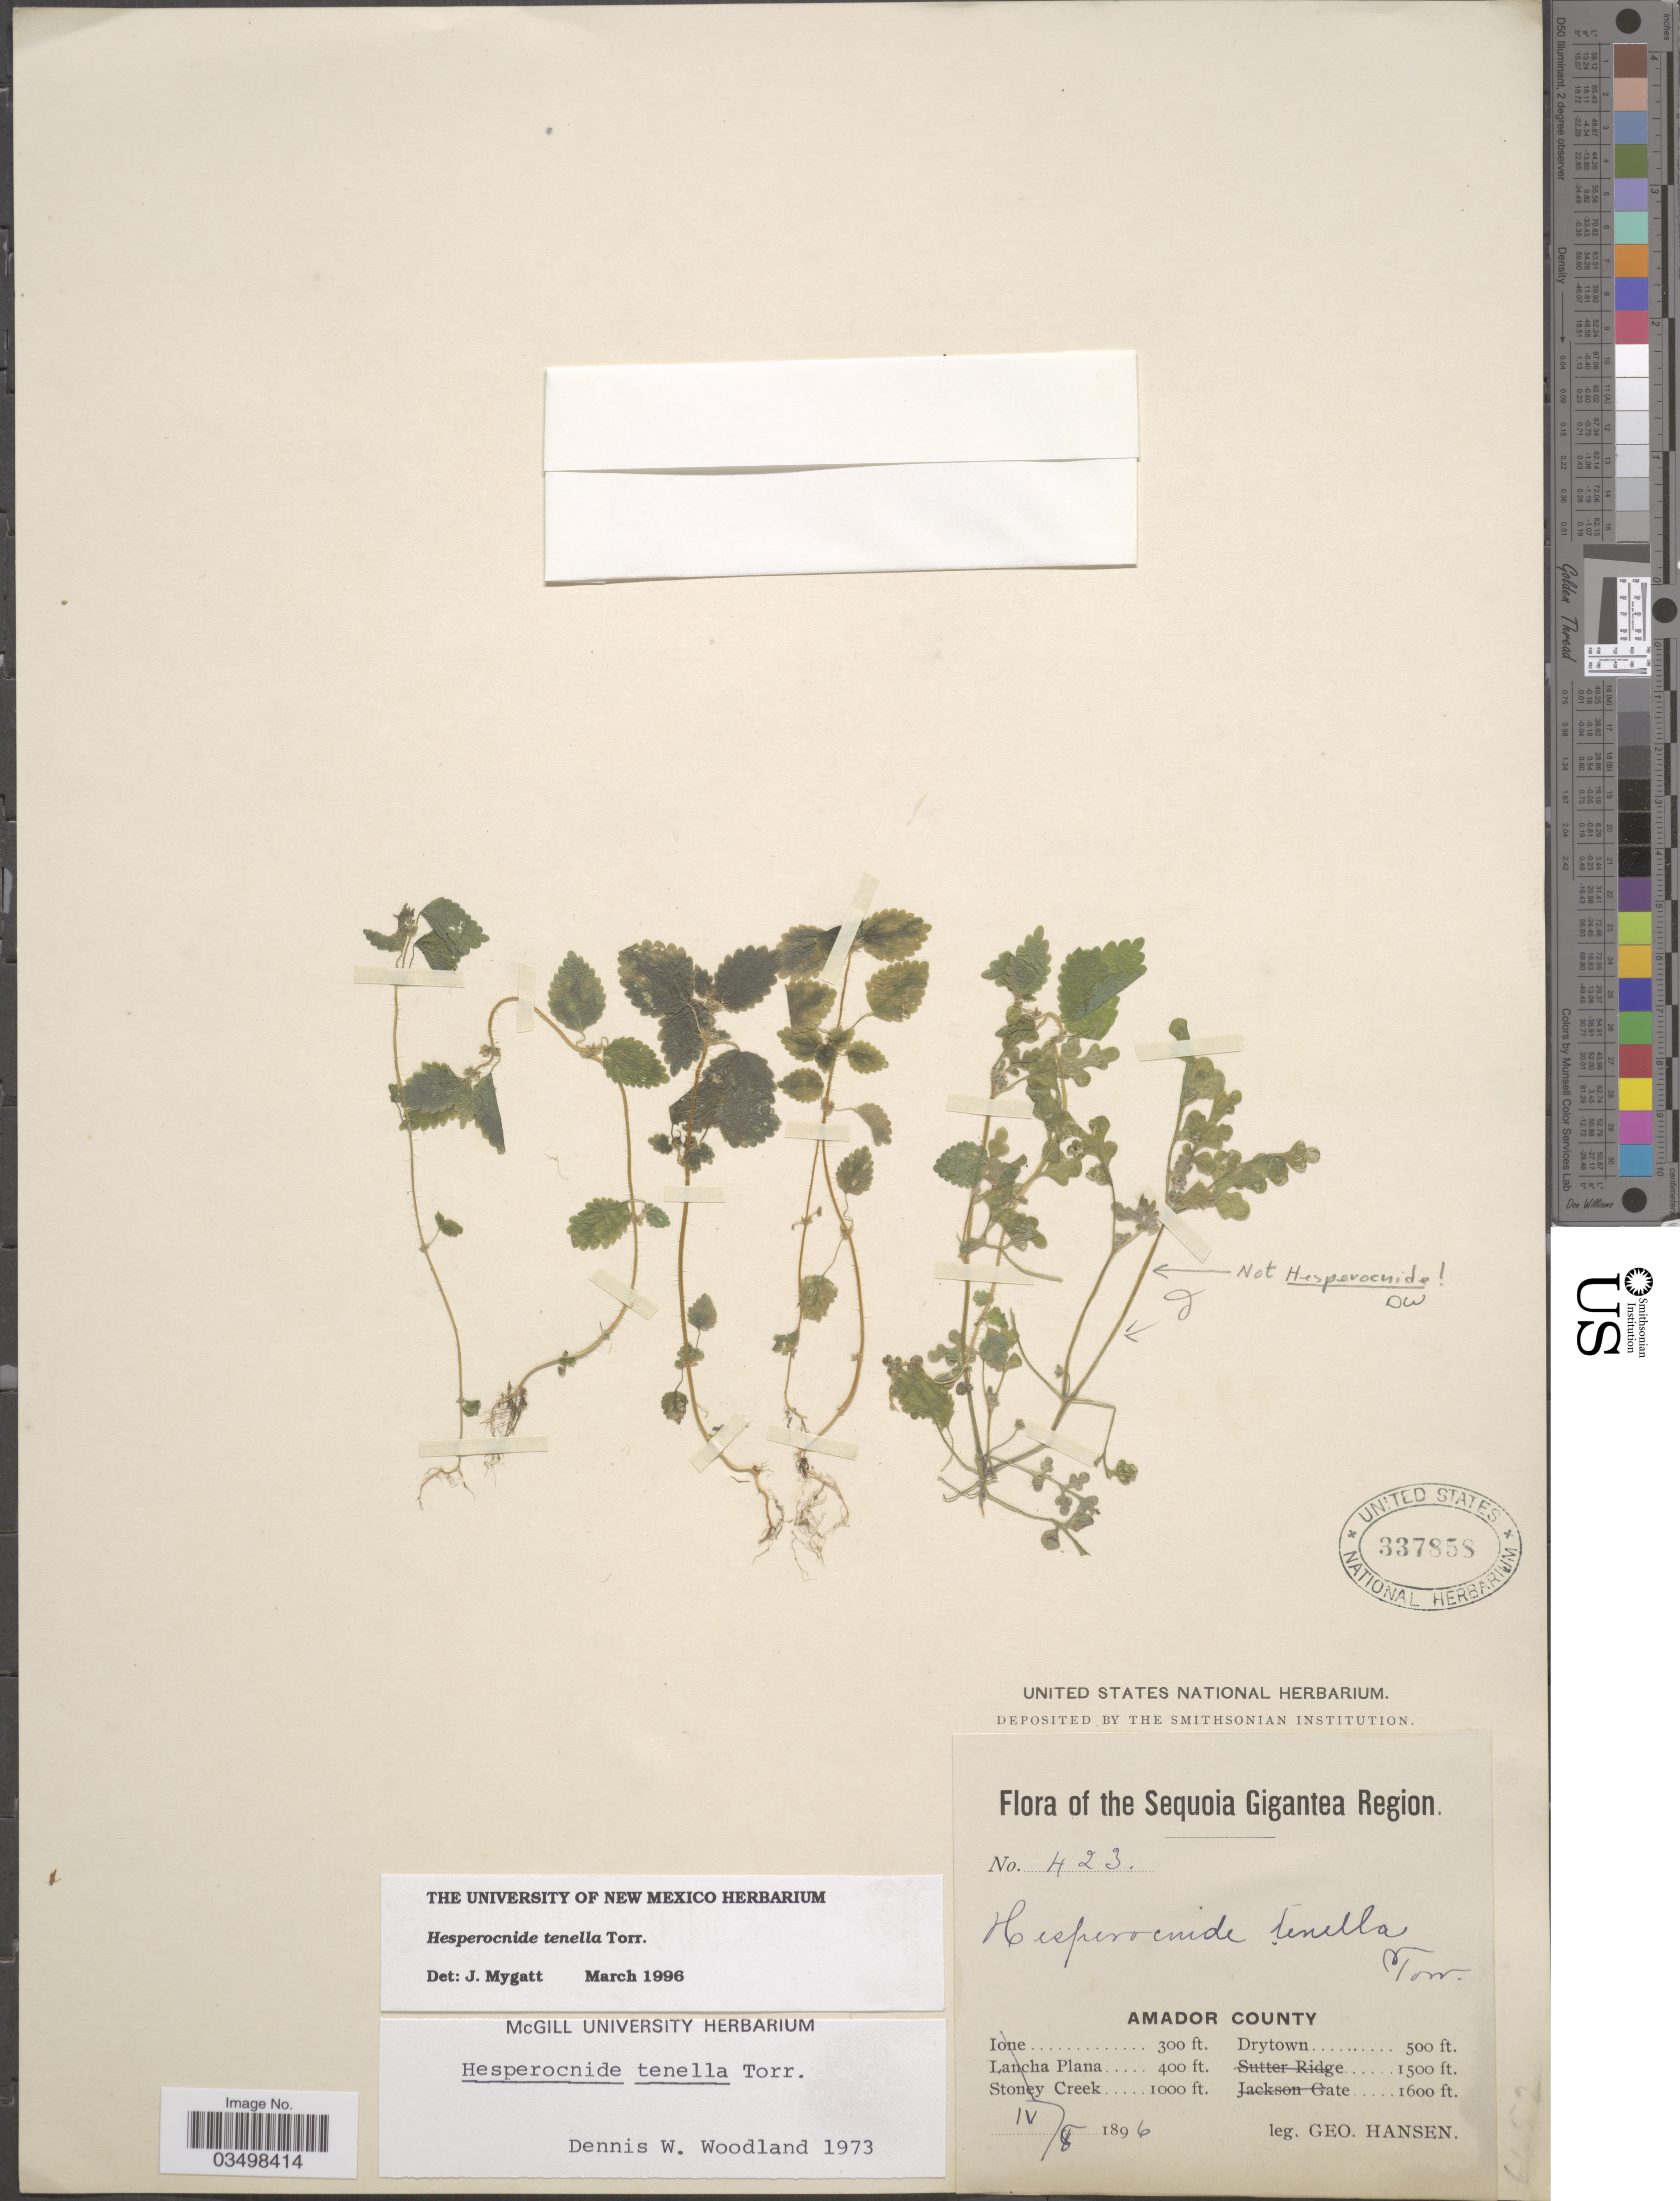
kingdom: Plantae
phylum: Tracheophyta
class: Magnoliopsida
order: Rosales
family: Urticaceae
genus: Hesperocnide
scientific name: Hesperocnide tenella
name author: Torr.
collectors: G. Hansen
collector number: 423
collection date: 1896-04-08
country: United States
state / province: California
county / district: Amador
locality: Sequoia Gigantea Region. Amador County. Drytown.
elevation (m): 152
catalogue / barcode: US 337858